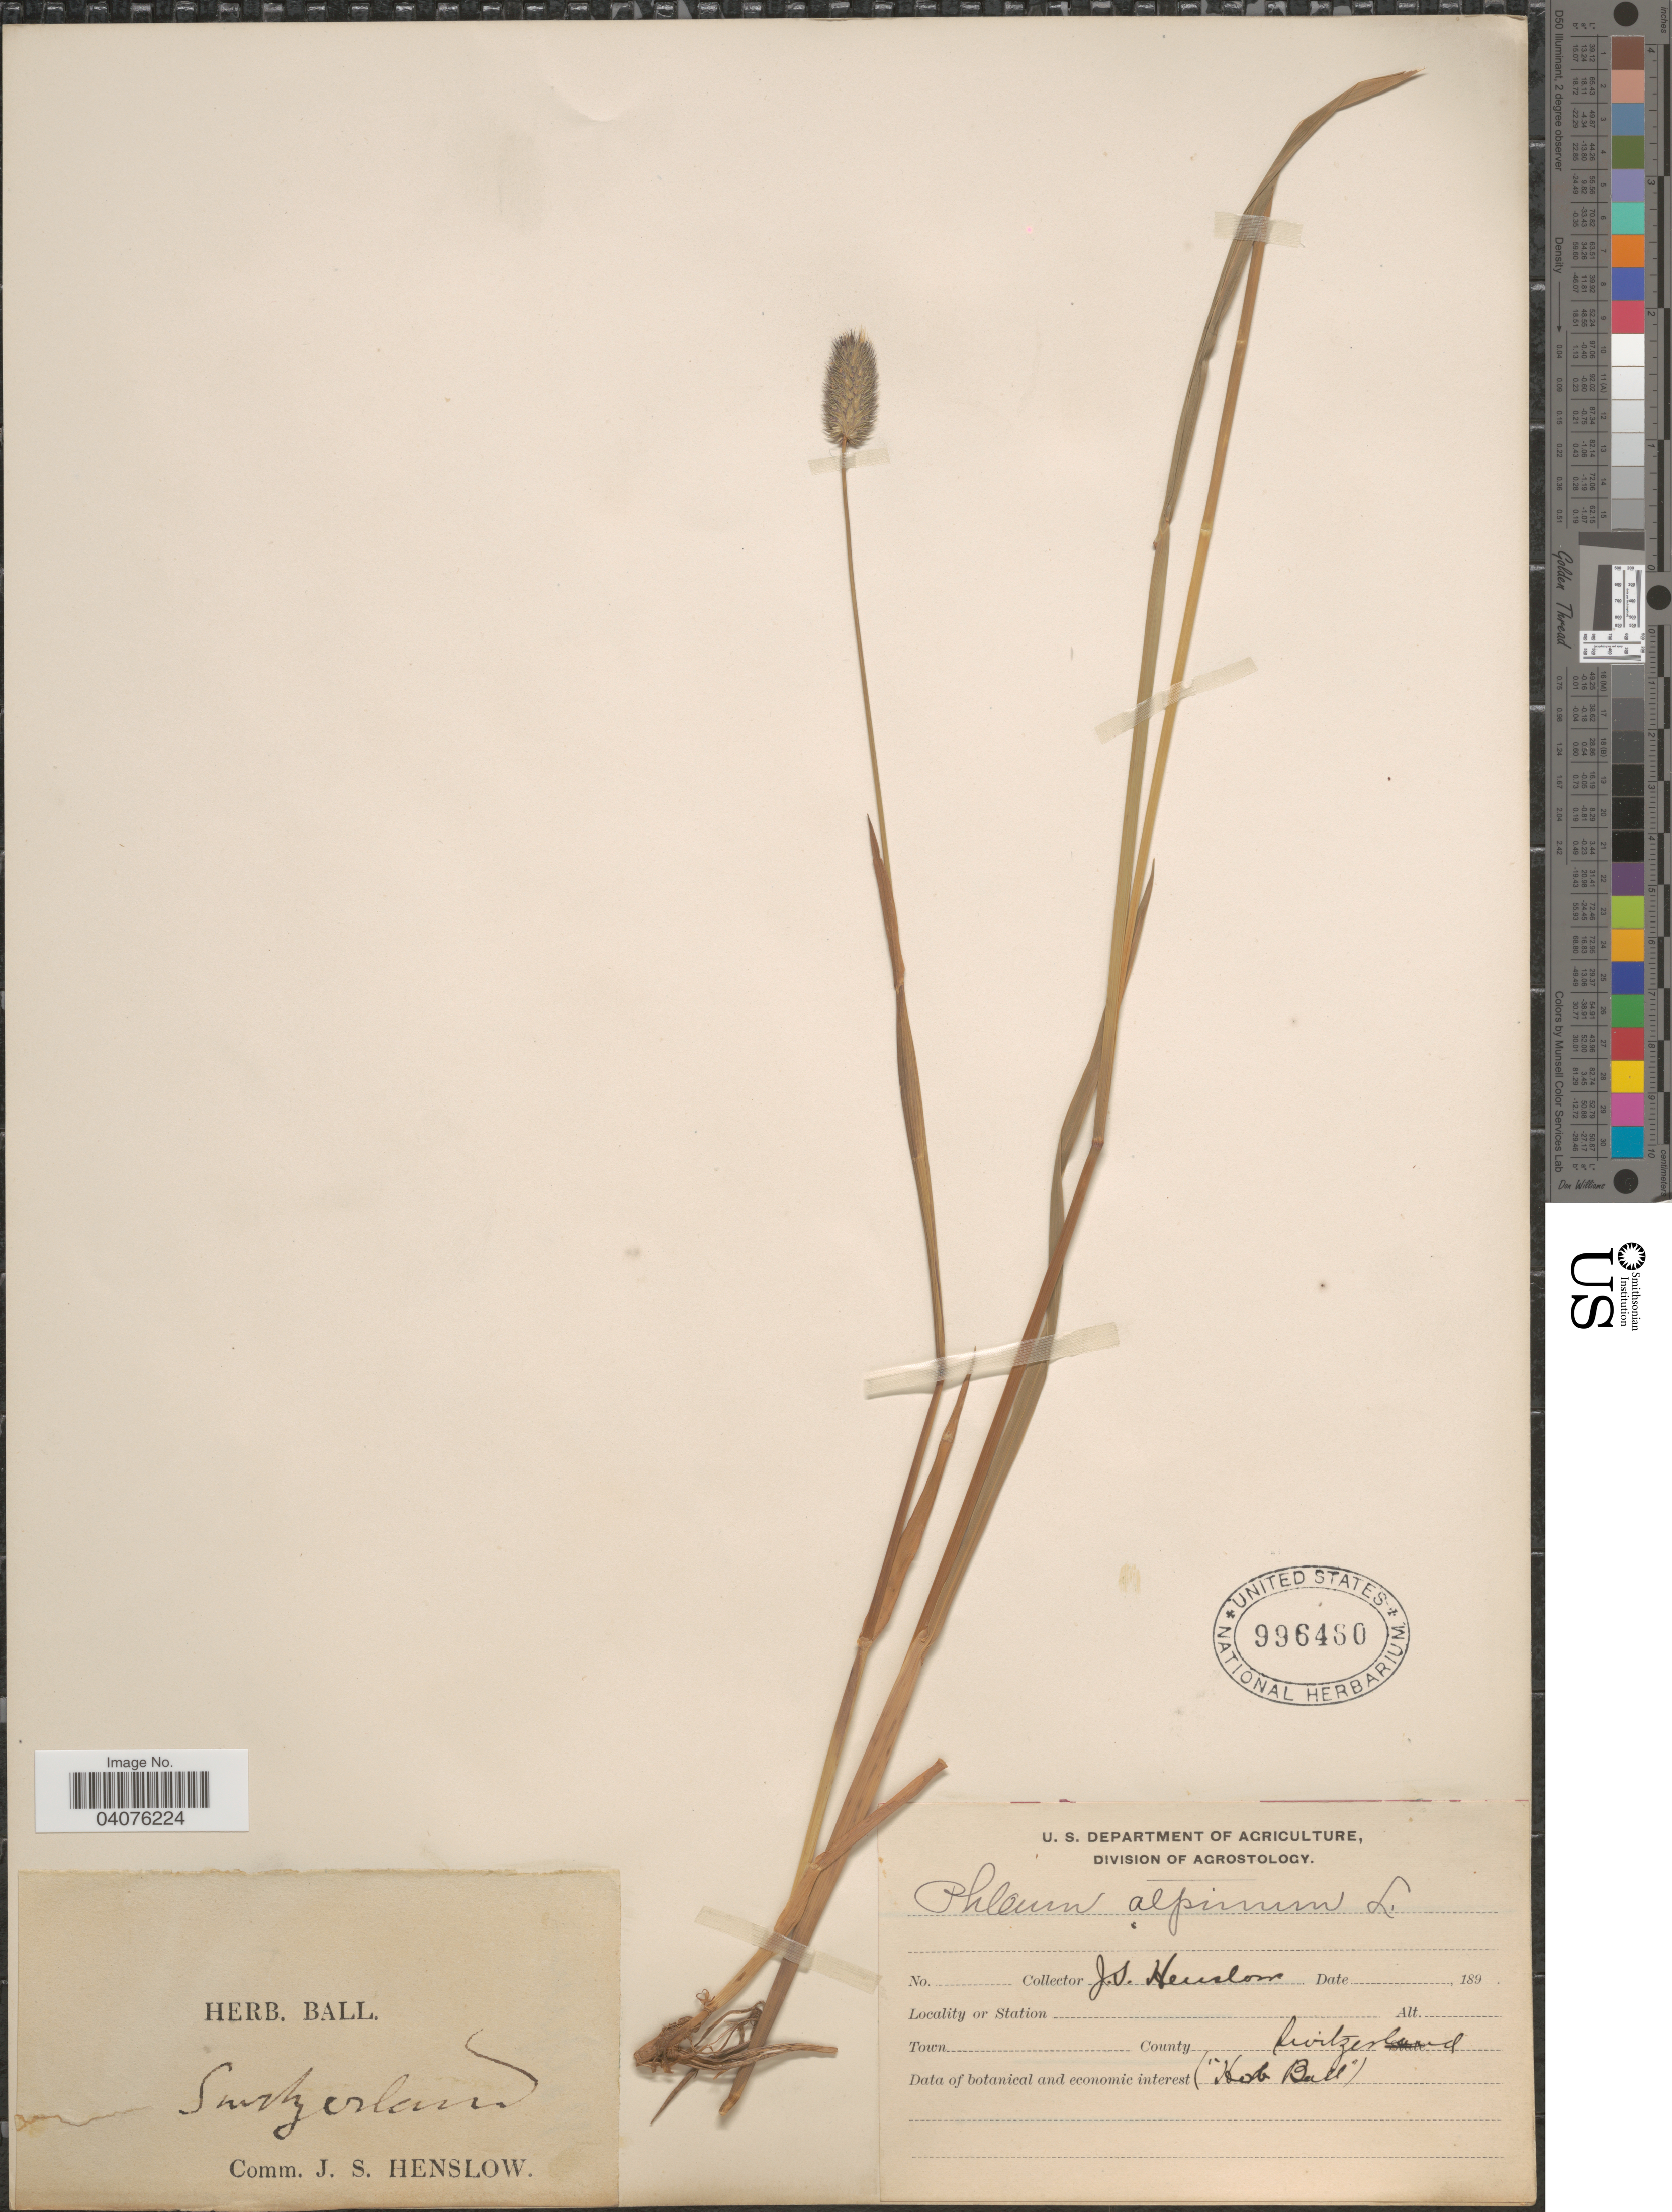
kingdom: Plantae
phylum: Tracheophyta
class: Liliopsida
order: Poales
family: Poaceae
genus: Phleum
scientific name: Phleum alpinum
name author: L.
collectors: J.S. Henslow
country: Switzerland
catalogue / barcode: US 996480